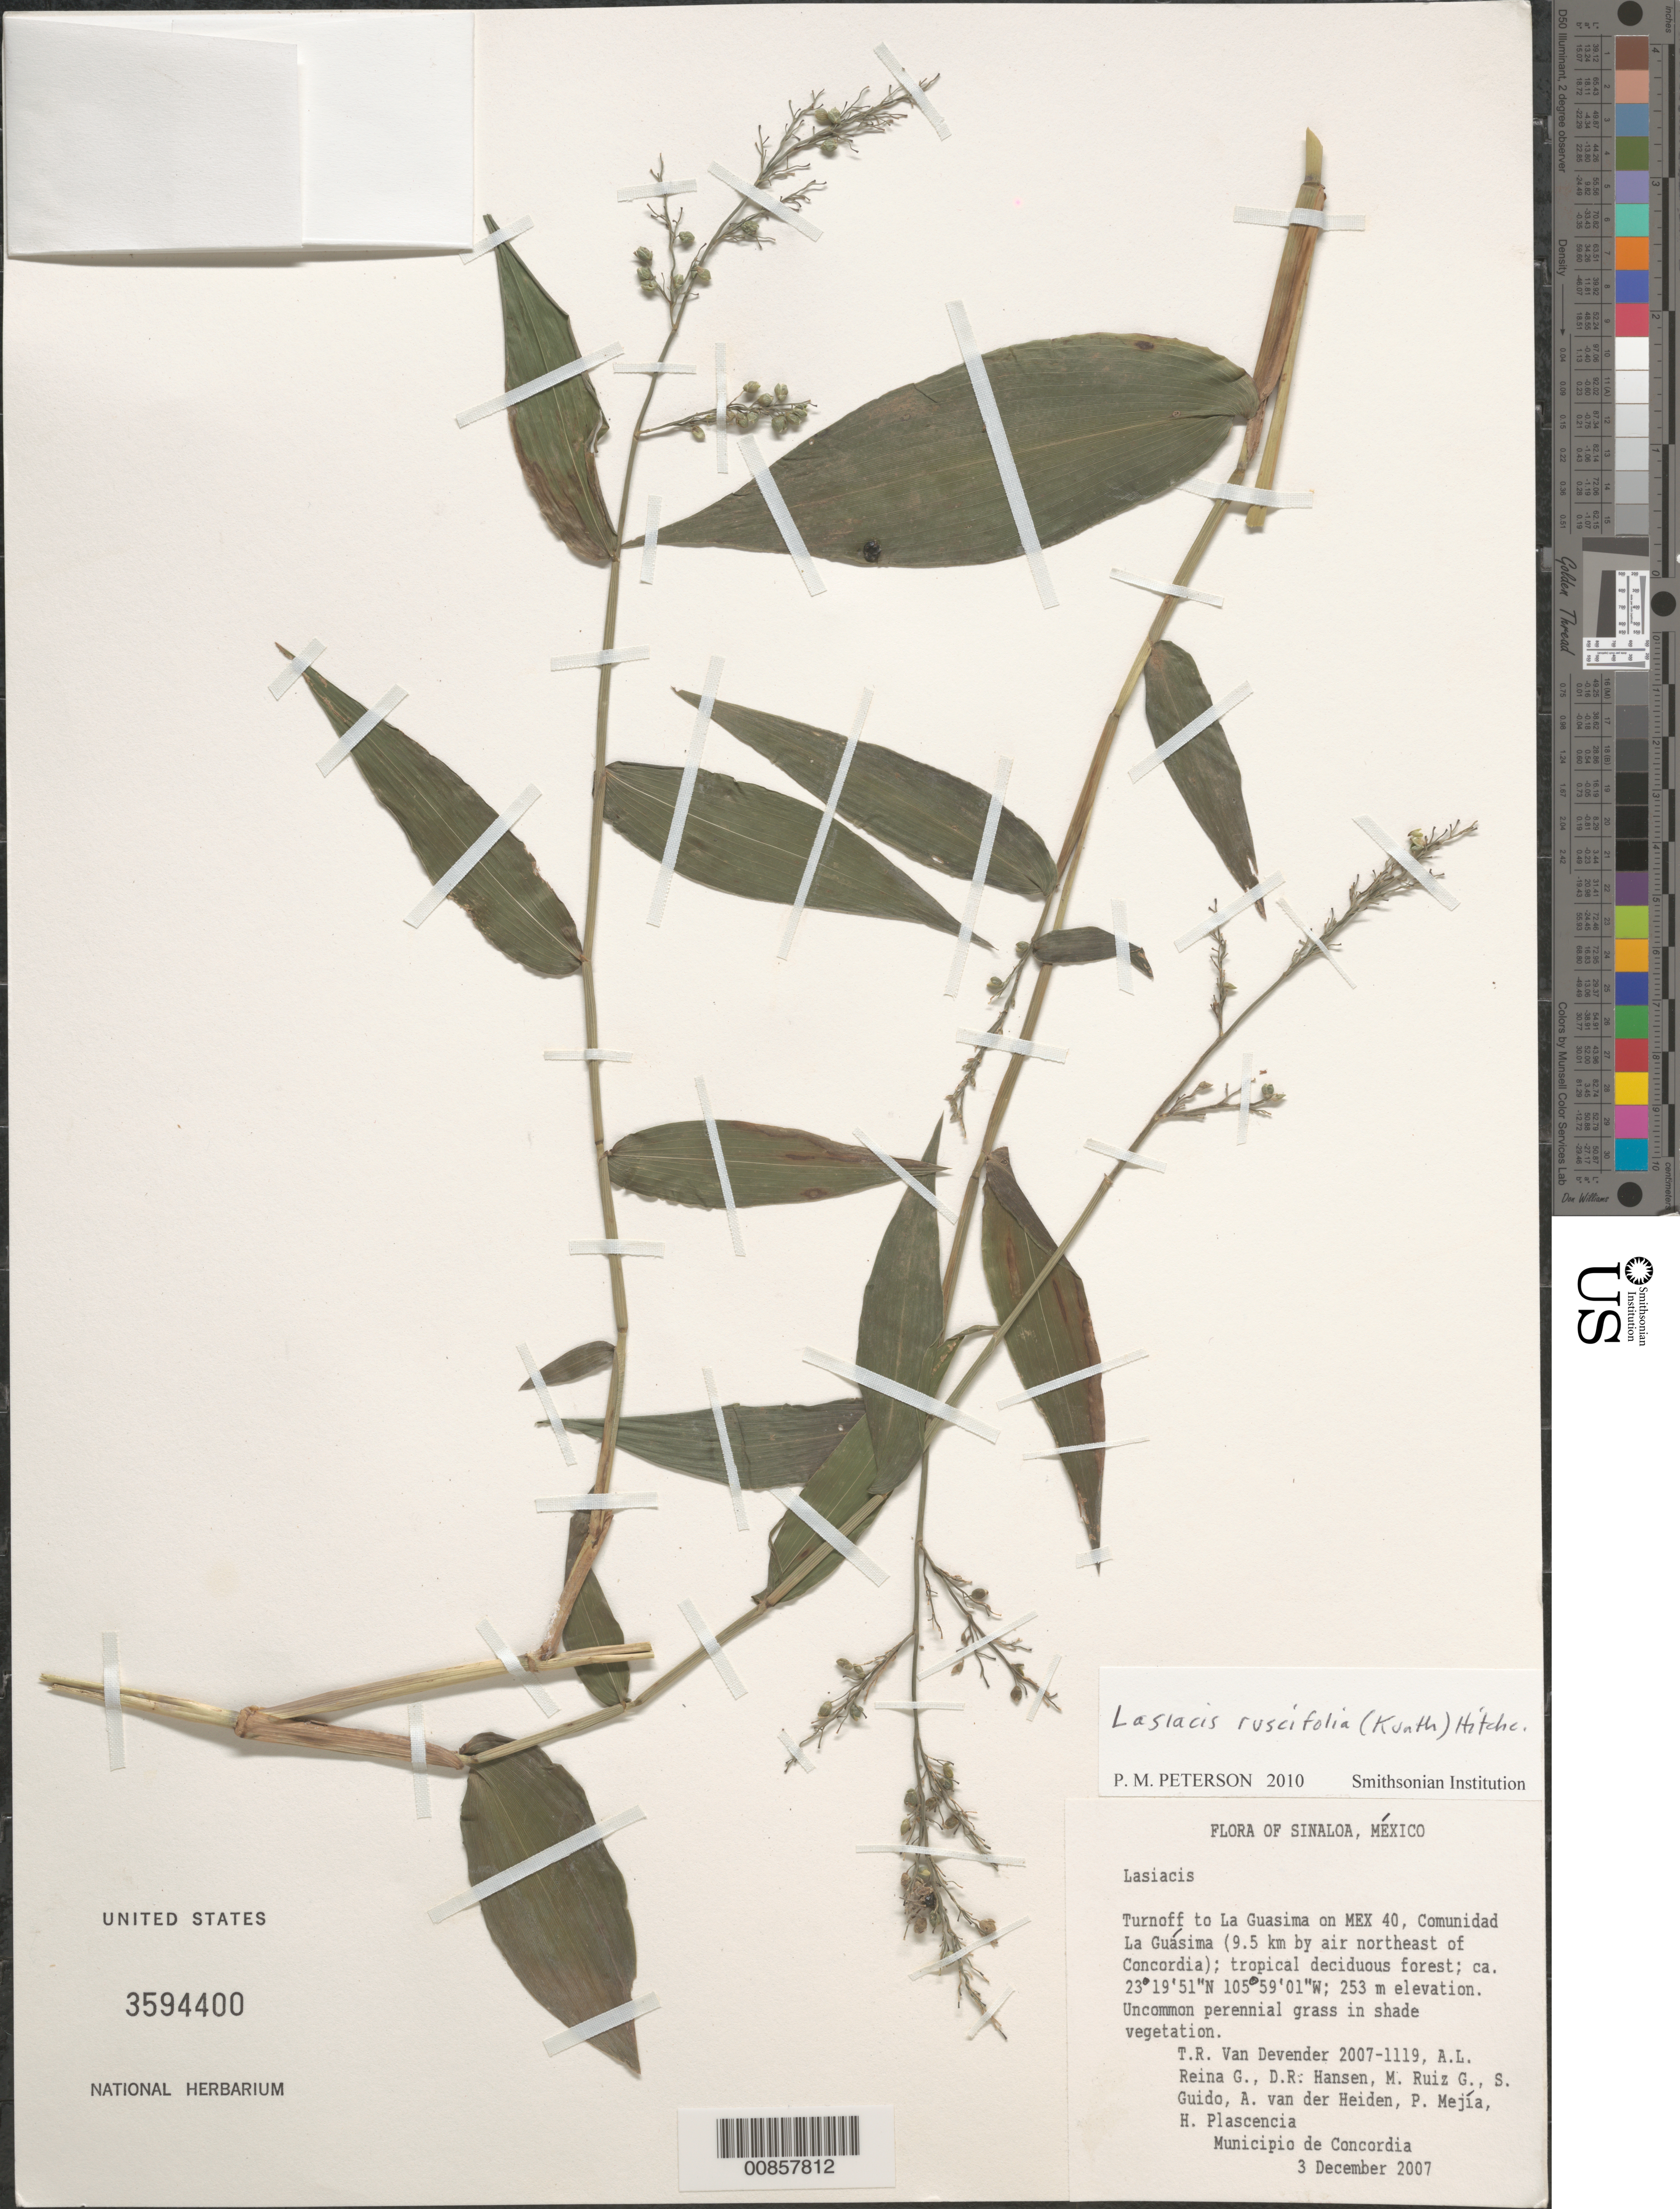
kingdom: Plantae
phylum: Tracheophyta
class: Liliopsida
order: Poales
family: Poaceae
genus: Lasiacis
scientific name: Lasiacis ruscifolia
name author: (Kunth) Hitchc.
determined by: Peterson, Paul M., (BOT), Smithsonian Institution - National Museum of Natural History (UNITED STATES)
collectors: T. R. Van Devender, A. L. Reina G., D. R. Hansen, M. Ruiz G., S. Guido S., A. M. van der Heiden, P. Mejía & H. Plascencia G.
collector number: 2007-1119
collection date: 2007-12-03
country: Mexico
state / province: Sinaloa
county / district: Concordia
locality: Turnoff to La Guásima on MEX 40, Comunidad La Guásima (9.5 km by air NE of Concordia)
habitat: Tropical deciduous forest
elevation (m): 253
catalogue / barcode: US 3594400